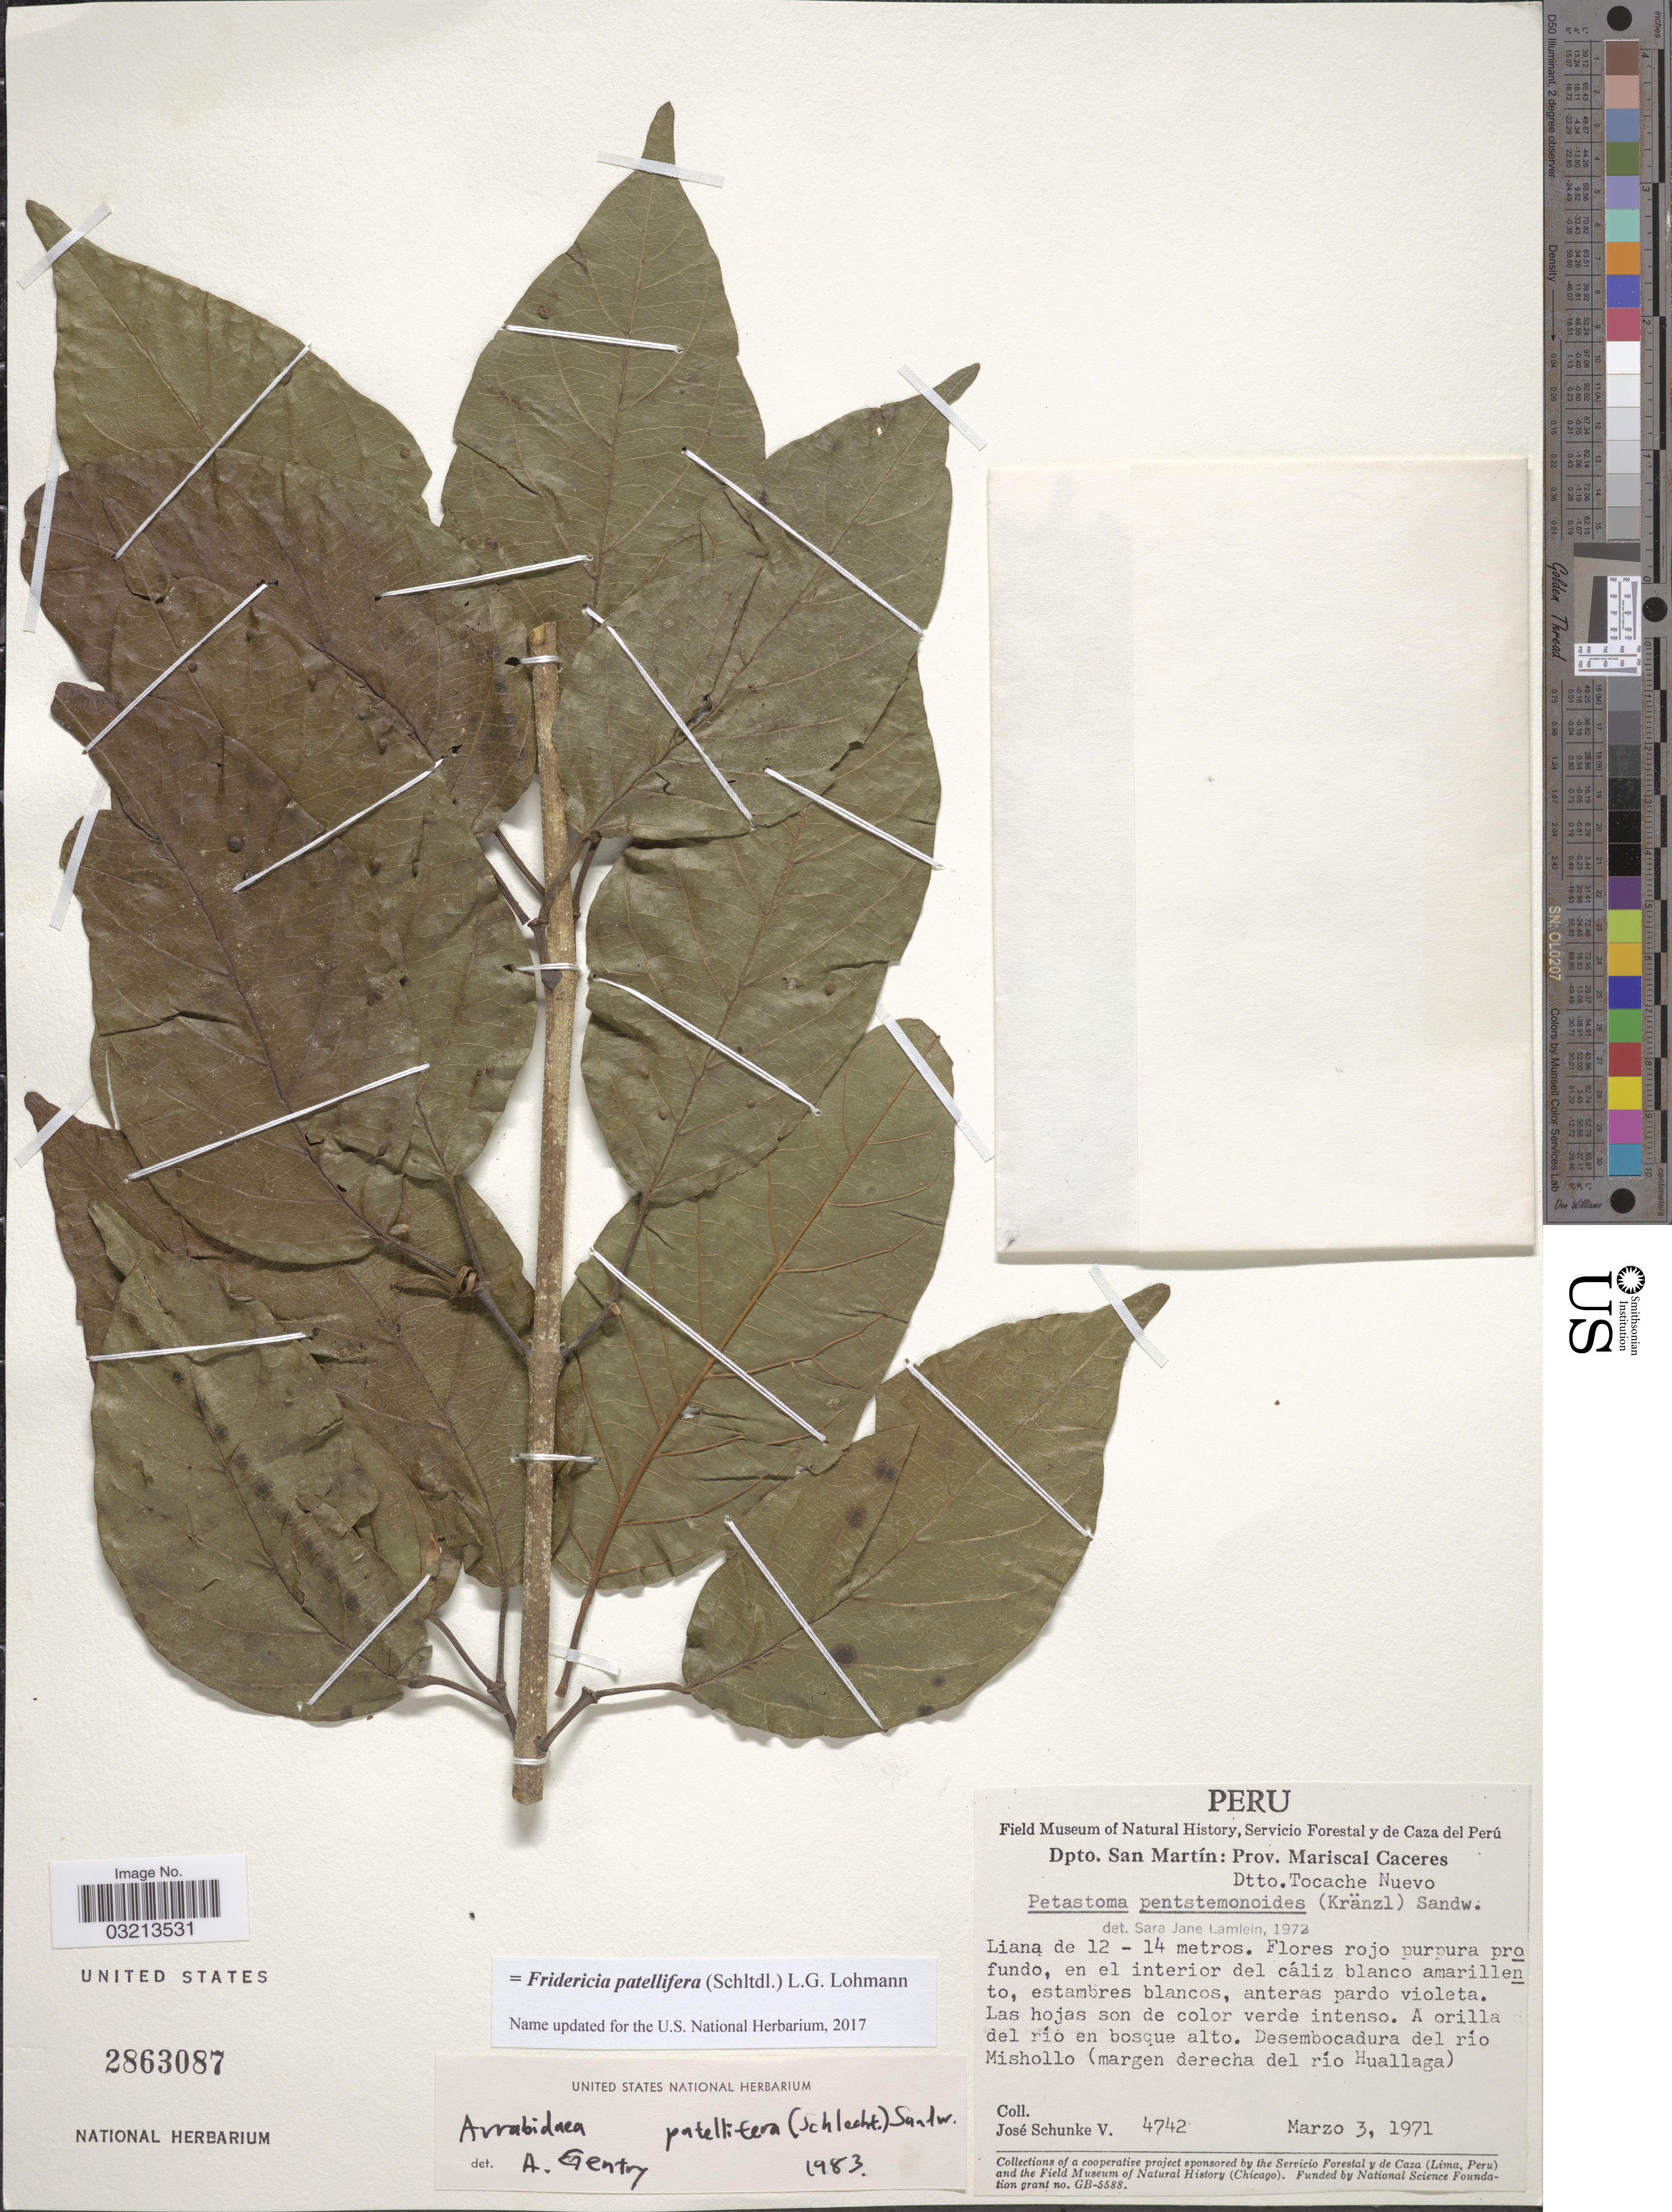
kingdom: Plantae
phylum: Tracheophyta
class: Magnoliopsida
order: Lamiales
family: Bignoniaceae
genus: Fridericia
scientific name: Fridericia patellifera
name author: (Schltdl.) L.G. Lohmann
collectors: J. Schunke Vigo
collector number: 4742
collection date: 1971-03-03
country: Peru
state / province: San Martín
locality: Dpto. San Martín: Prov. Mariscal Caceres. Dtto. Tocache Nuevo. Desembocadura del río Mishollo (margen derecha del río Huallaga).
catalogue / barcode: US 2863087